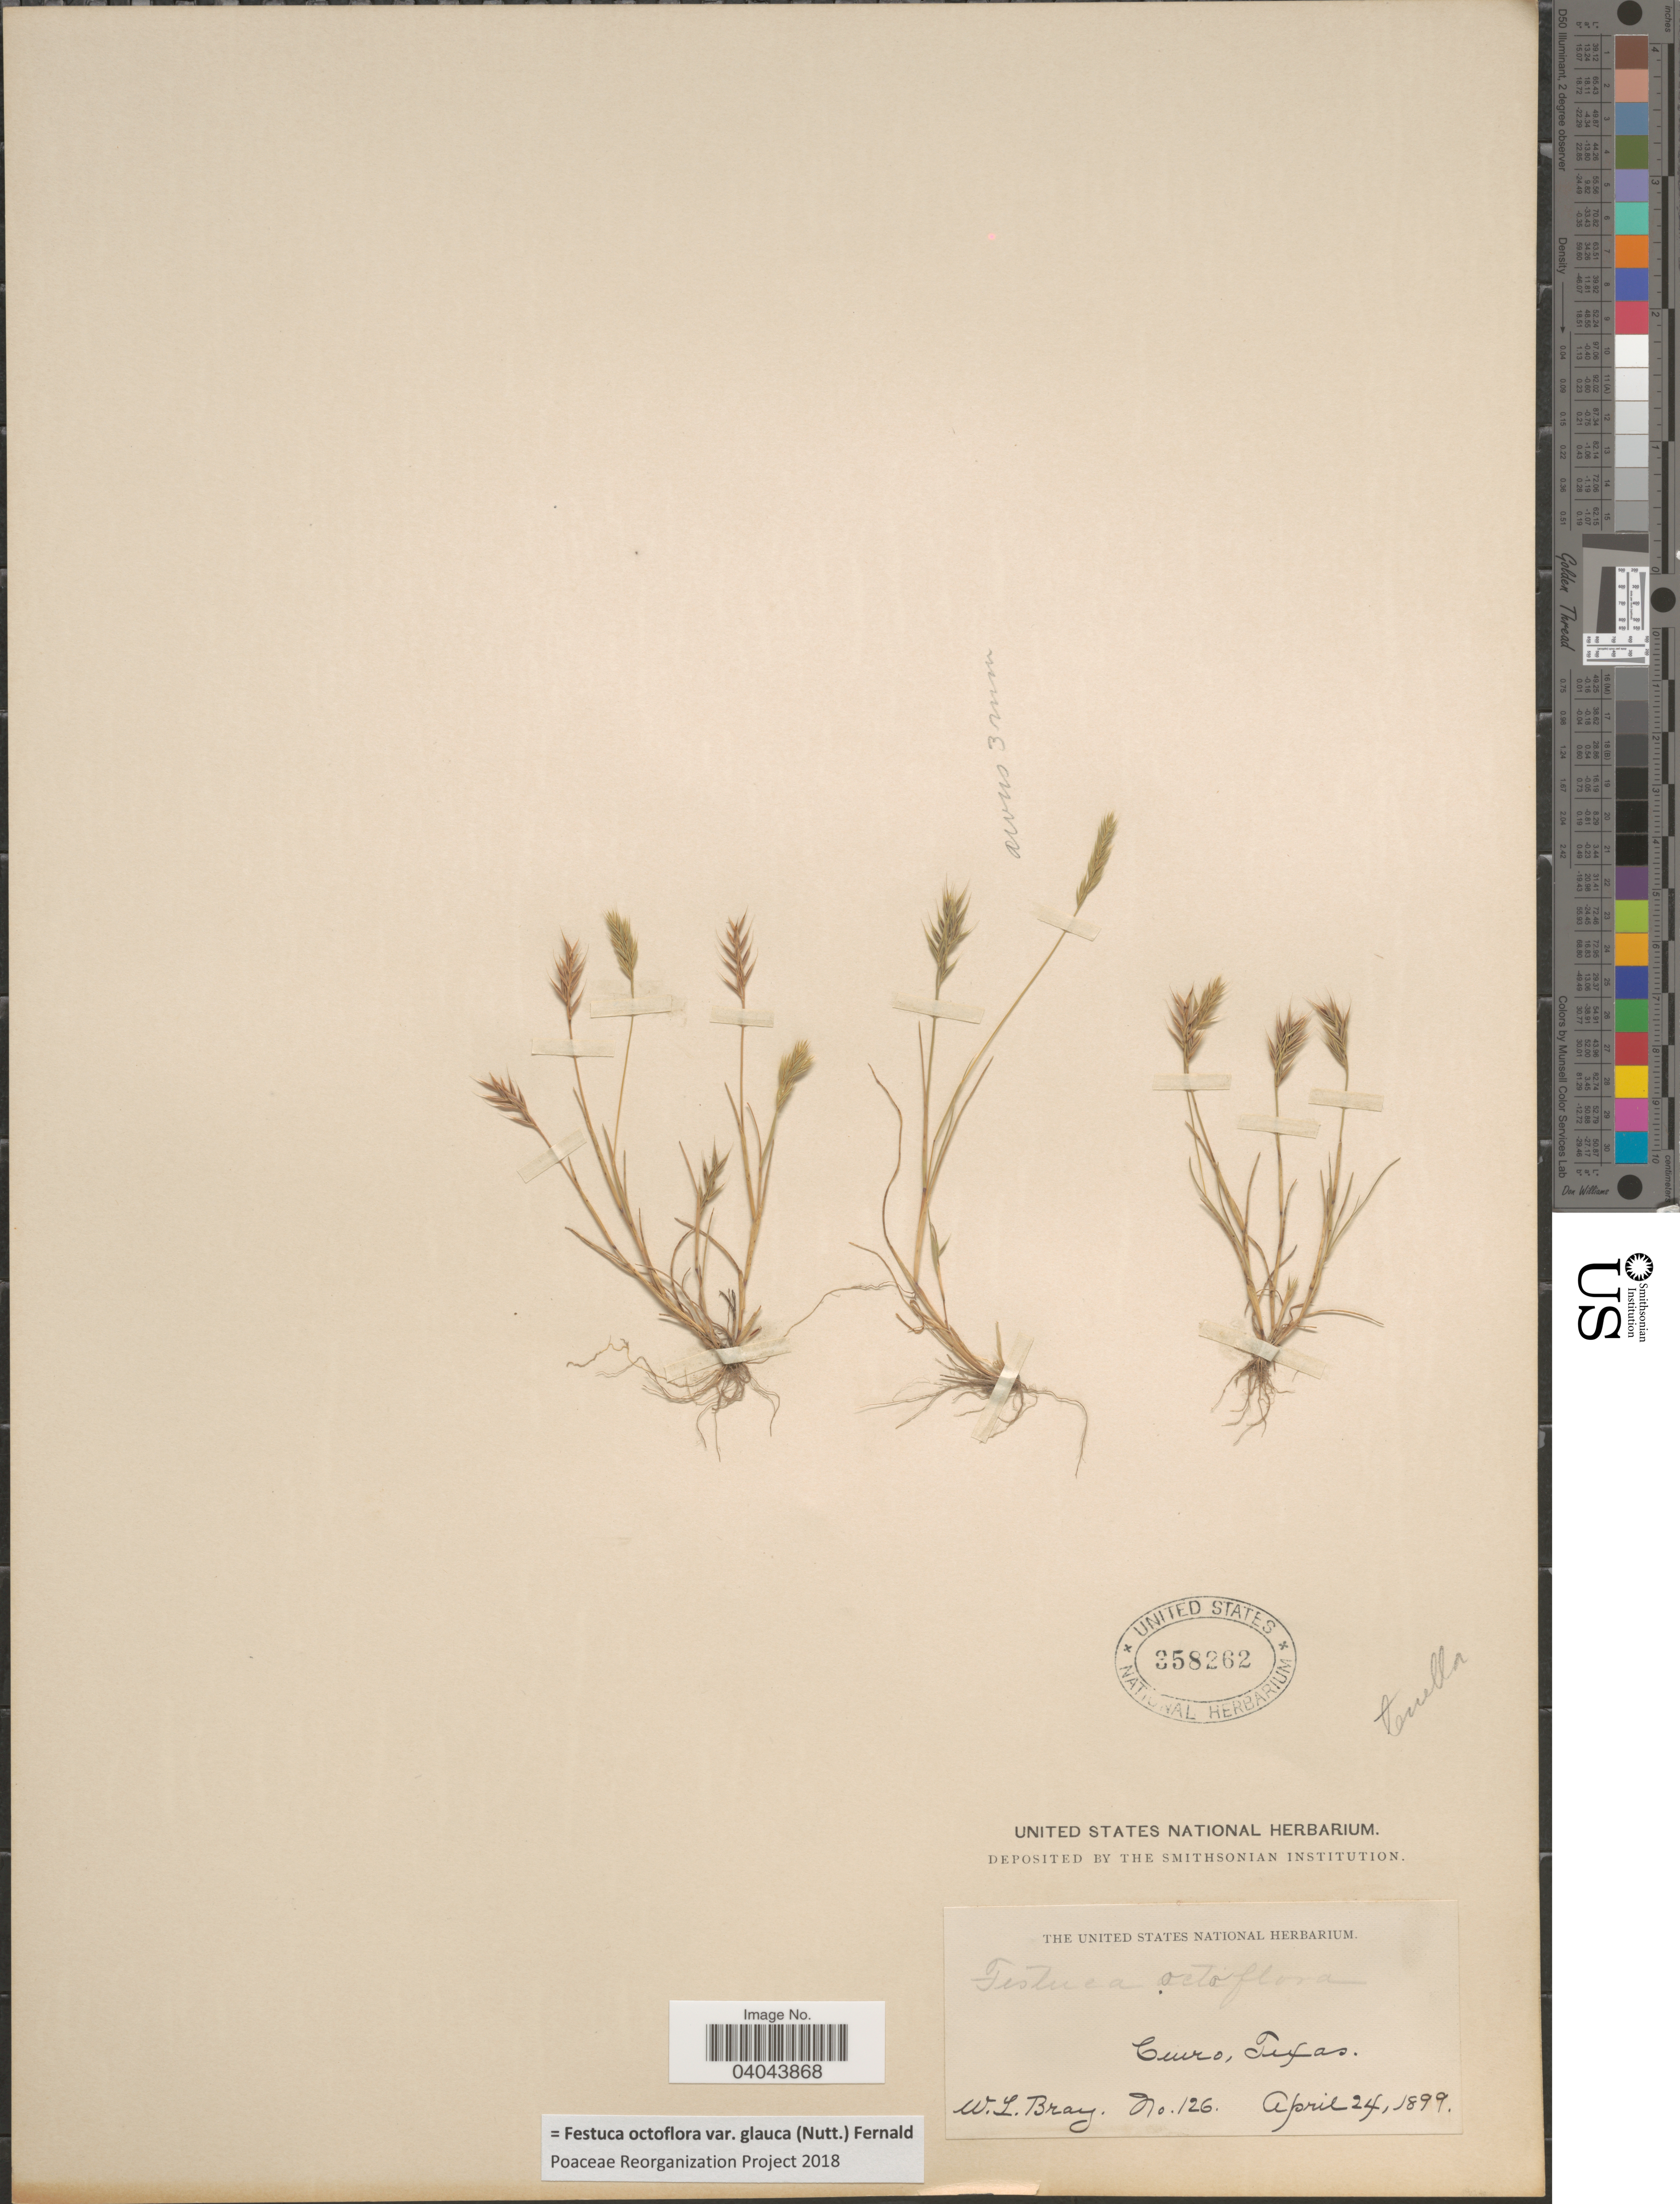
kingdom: Plantae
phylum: Tracheophyta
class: Liliopsida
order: Poales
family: Poaceae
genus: Festuca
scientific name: Festuca octoflora var. glauca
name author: (Nutt.) Fernald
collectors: W. L. Bray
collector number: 126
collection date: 1899-04-24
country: United States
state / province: Texas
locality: Cuero.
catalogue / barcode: US 358262